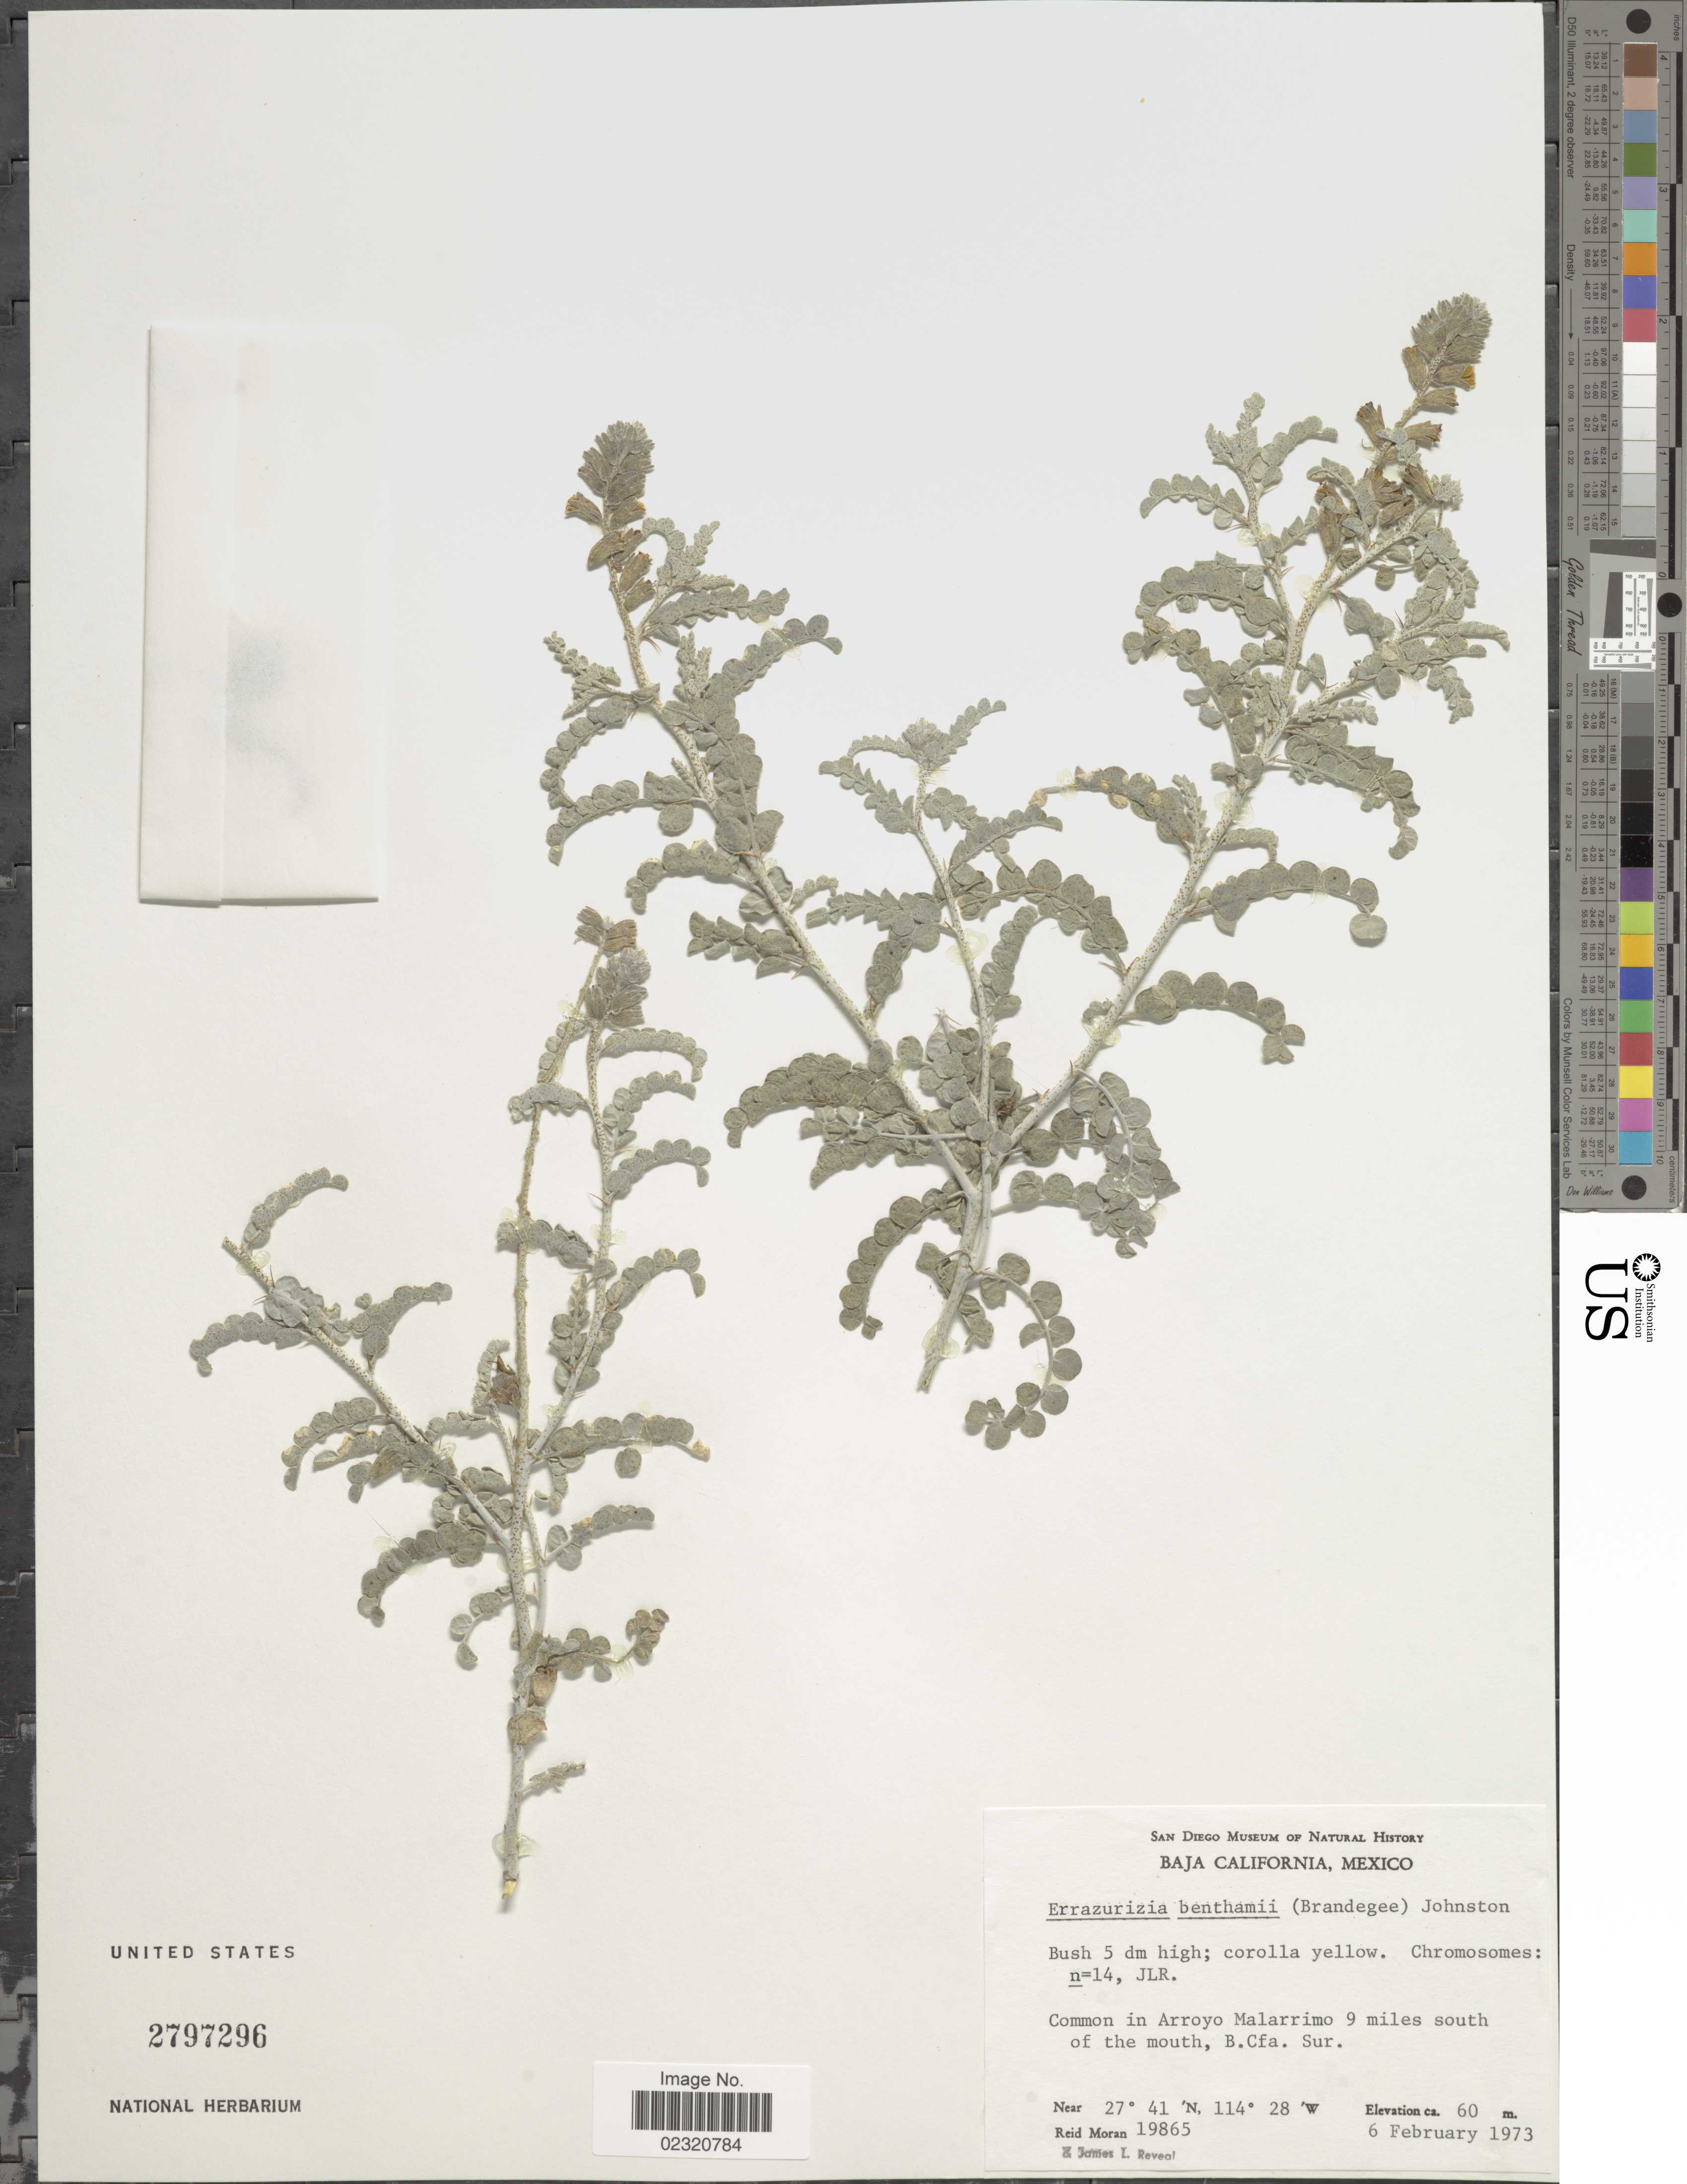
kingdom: Plantae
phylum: Tracheophyta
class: Magnoliopsida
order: Fabales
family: Fabaceae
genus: Errazurizia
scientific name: Errazurizia benthami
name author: I.M. Johnst.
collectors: R. V. Moran & J. L. Reveal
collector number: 19865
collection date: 1973-02-06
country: Mexico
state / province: Baja California Sur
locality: Common in Arroyo Malarrimo 9 miles south of the mouth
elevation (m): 60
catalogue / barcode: US 2797296